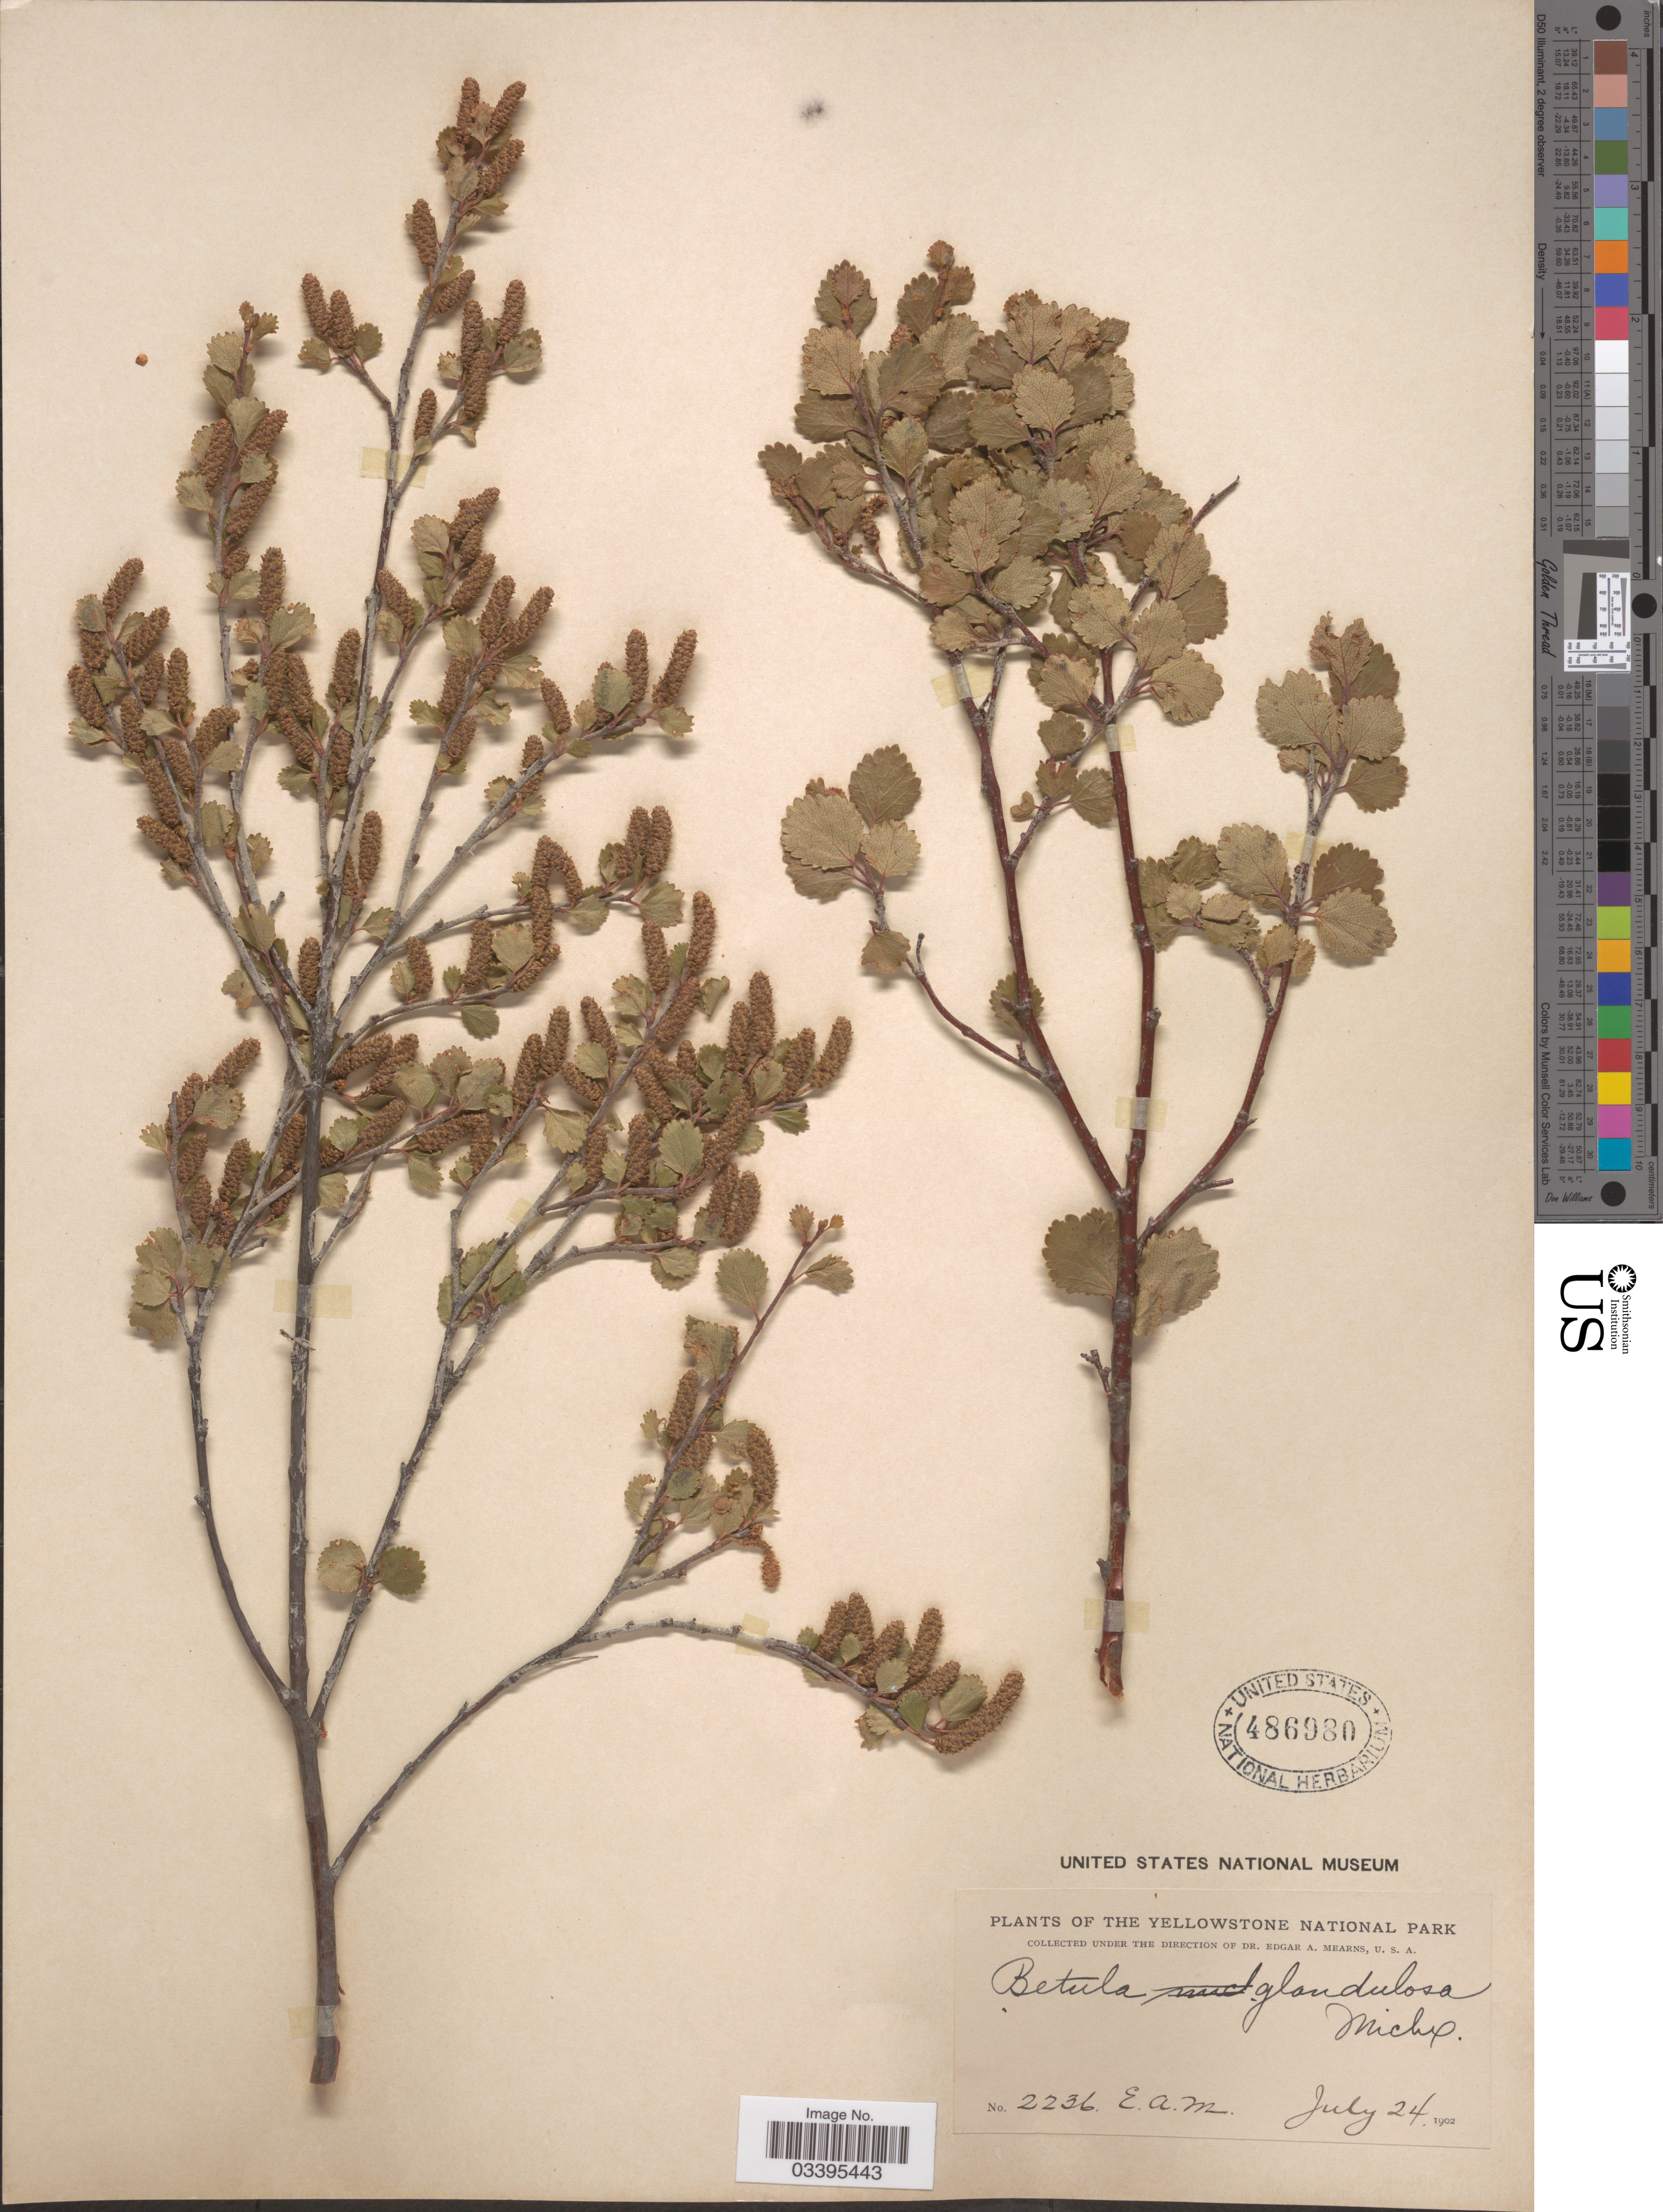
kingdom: Plantae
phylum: Tracheophyta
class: Magnoliopsida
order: Fagales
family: Betulaceae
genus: Betula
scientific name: Betula glandulosa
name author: Michx.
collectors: E. A. Mearns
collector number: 2236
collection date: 1902-07-24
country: United States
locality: The Yellowstone National Park.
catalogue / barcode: US 486980